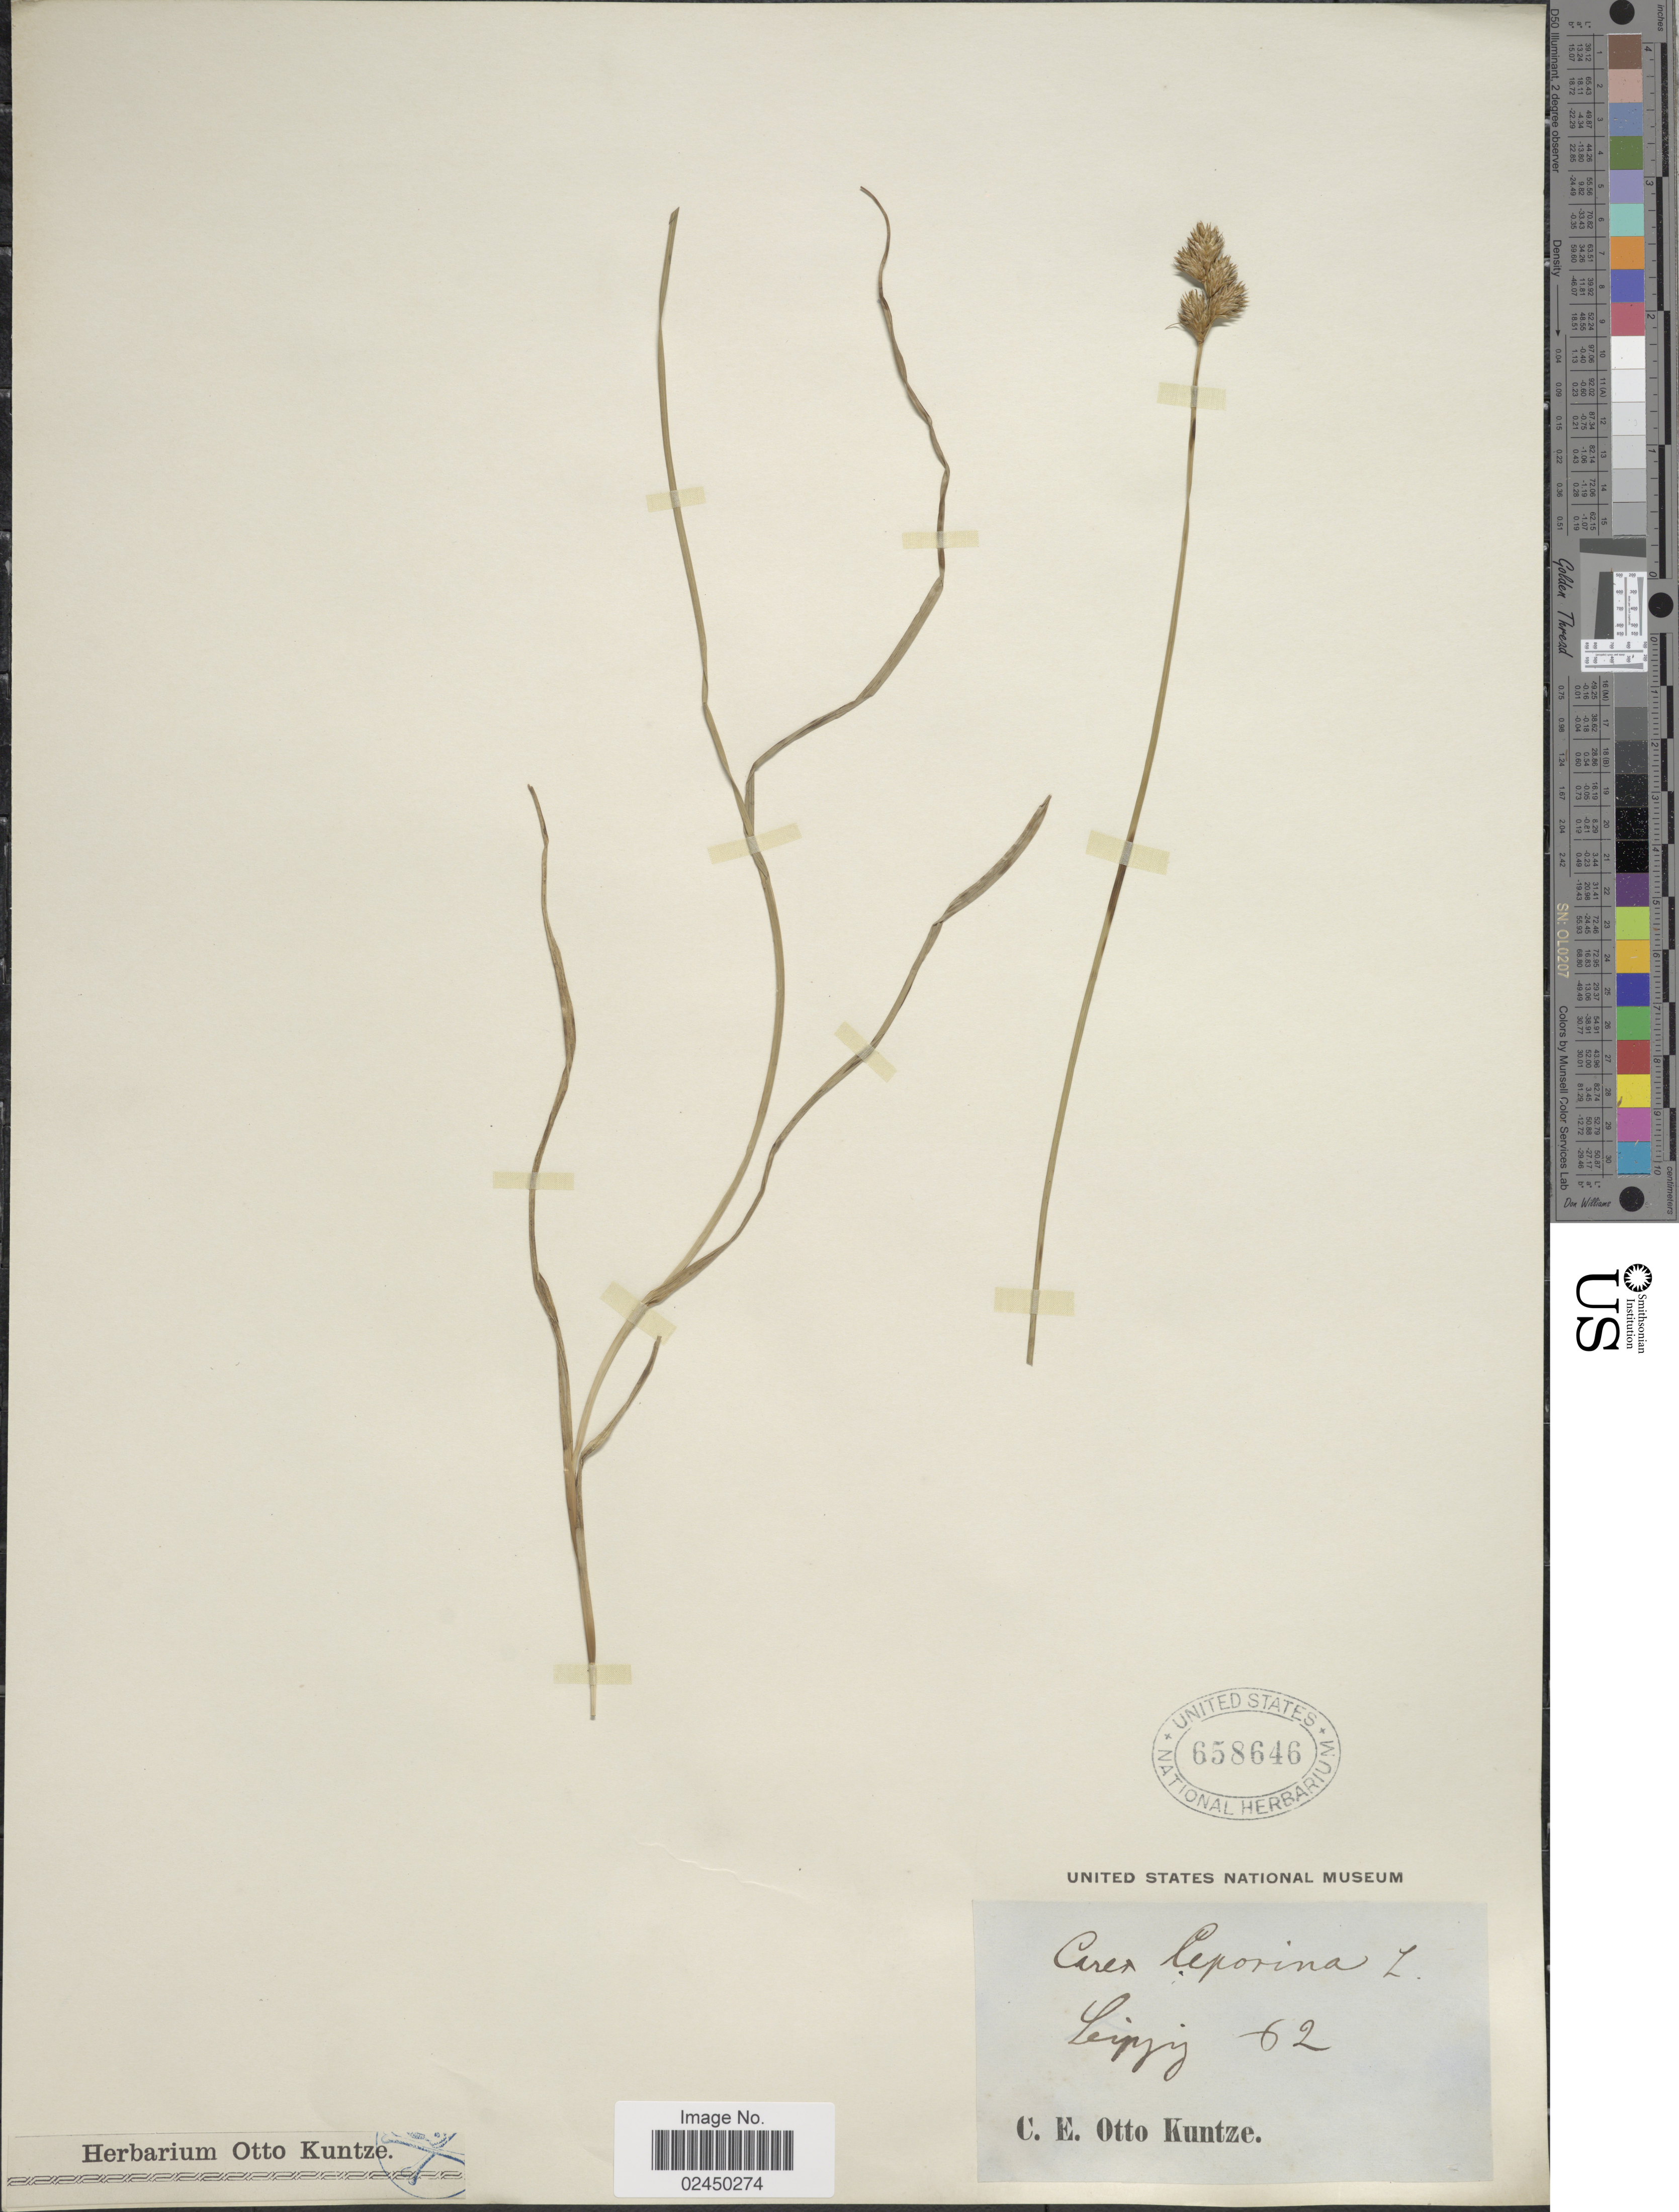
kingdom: Plantae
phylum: Tracheophyta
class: Liliopsida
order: Poales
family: Cyperaceae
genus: Carex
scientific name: Carex leporina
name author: L.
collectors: C.E.O. Kuntze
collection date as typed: Transcribed d/m/y: //62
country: Germany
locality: Leipzig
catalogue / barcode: US 658646